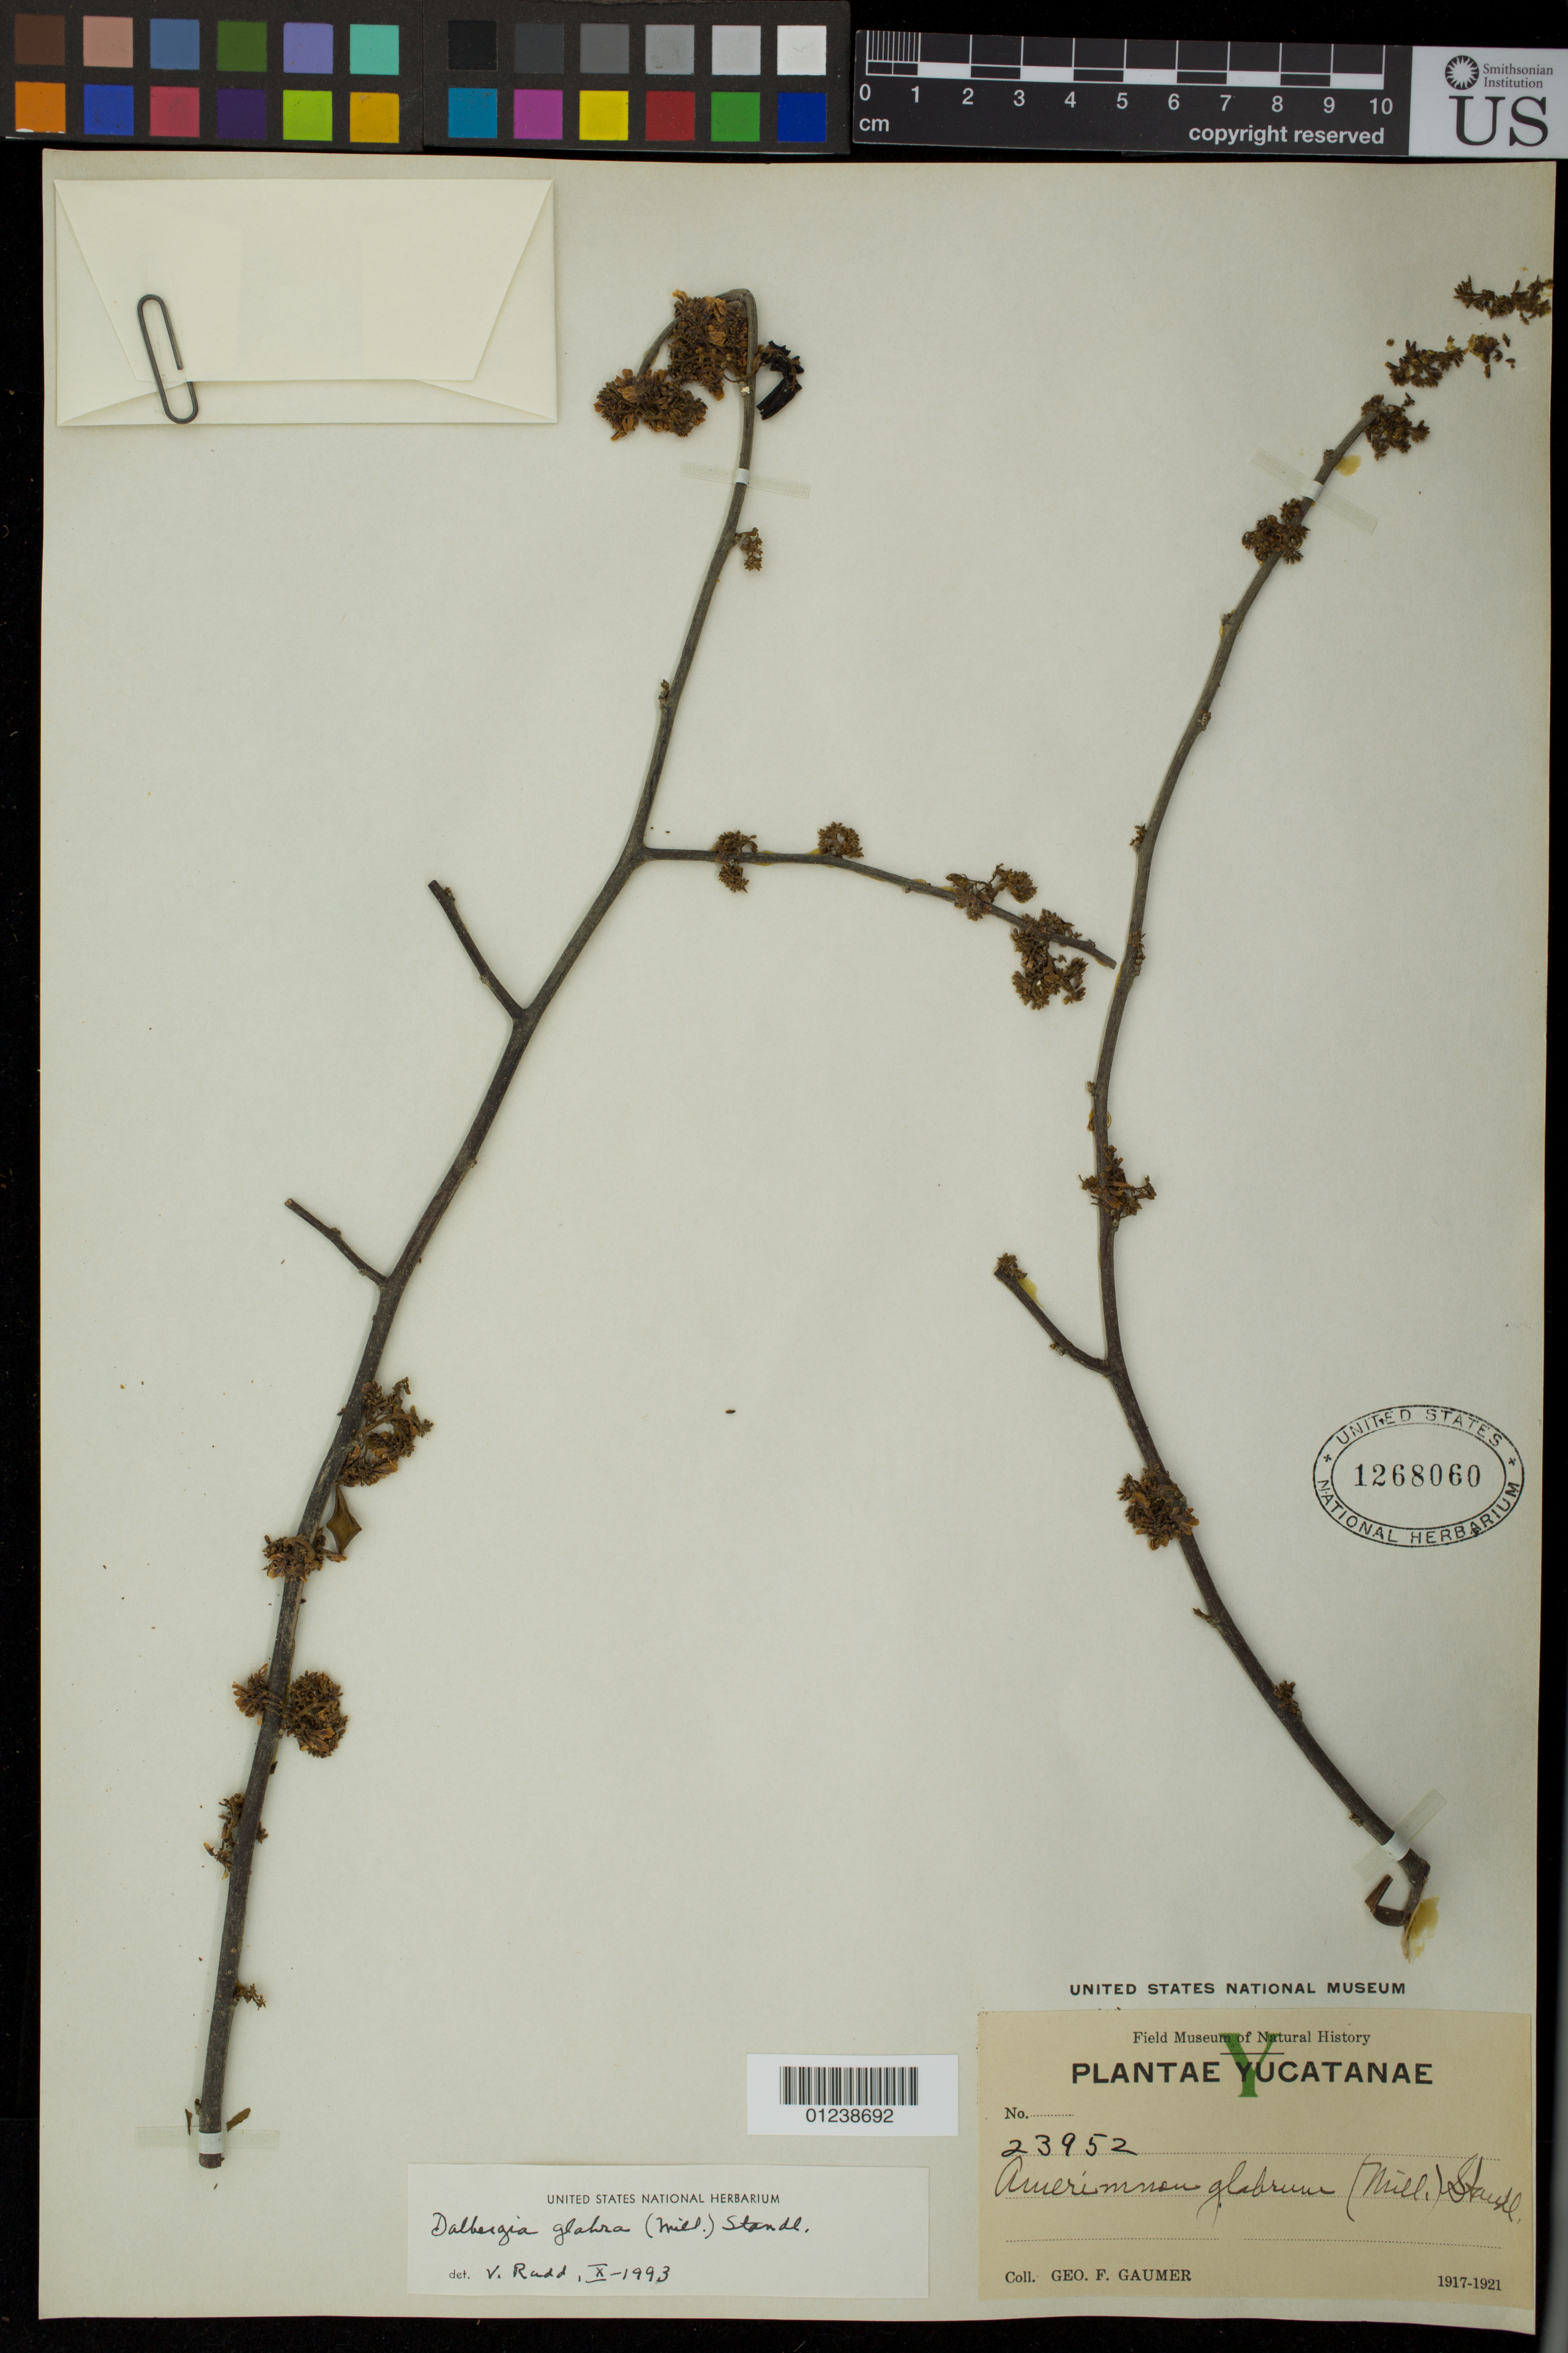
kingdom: Plantae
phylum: Tracheophyta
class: Magnoliopsida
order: Fabales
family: Fabaceae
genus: Dalbergia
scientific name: Dalbergia glabra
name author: (Mill.) Standl.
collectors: F. Gaumer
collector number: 23952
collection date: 1917/1921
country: Mexico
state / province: Yucatan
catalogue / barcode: US 1268060